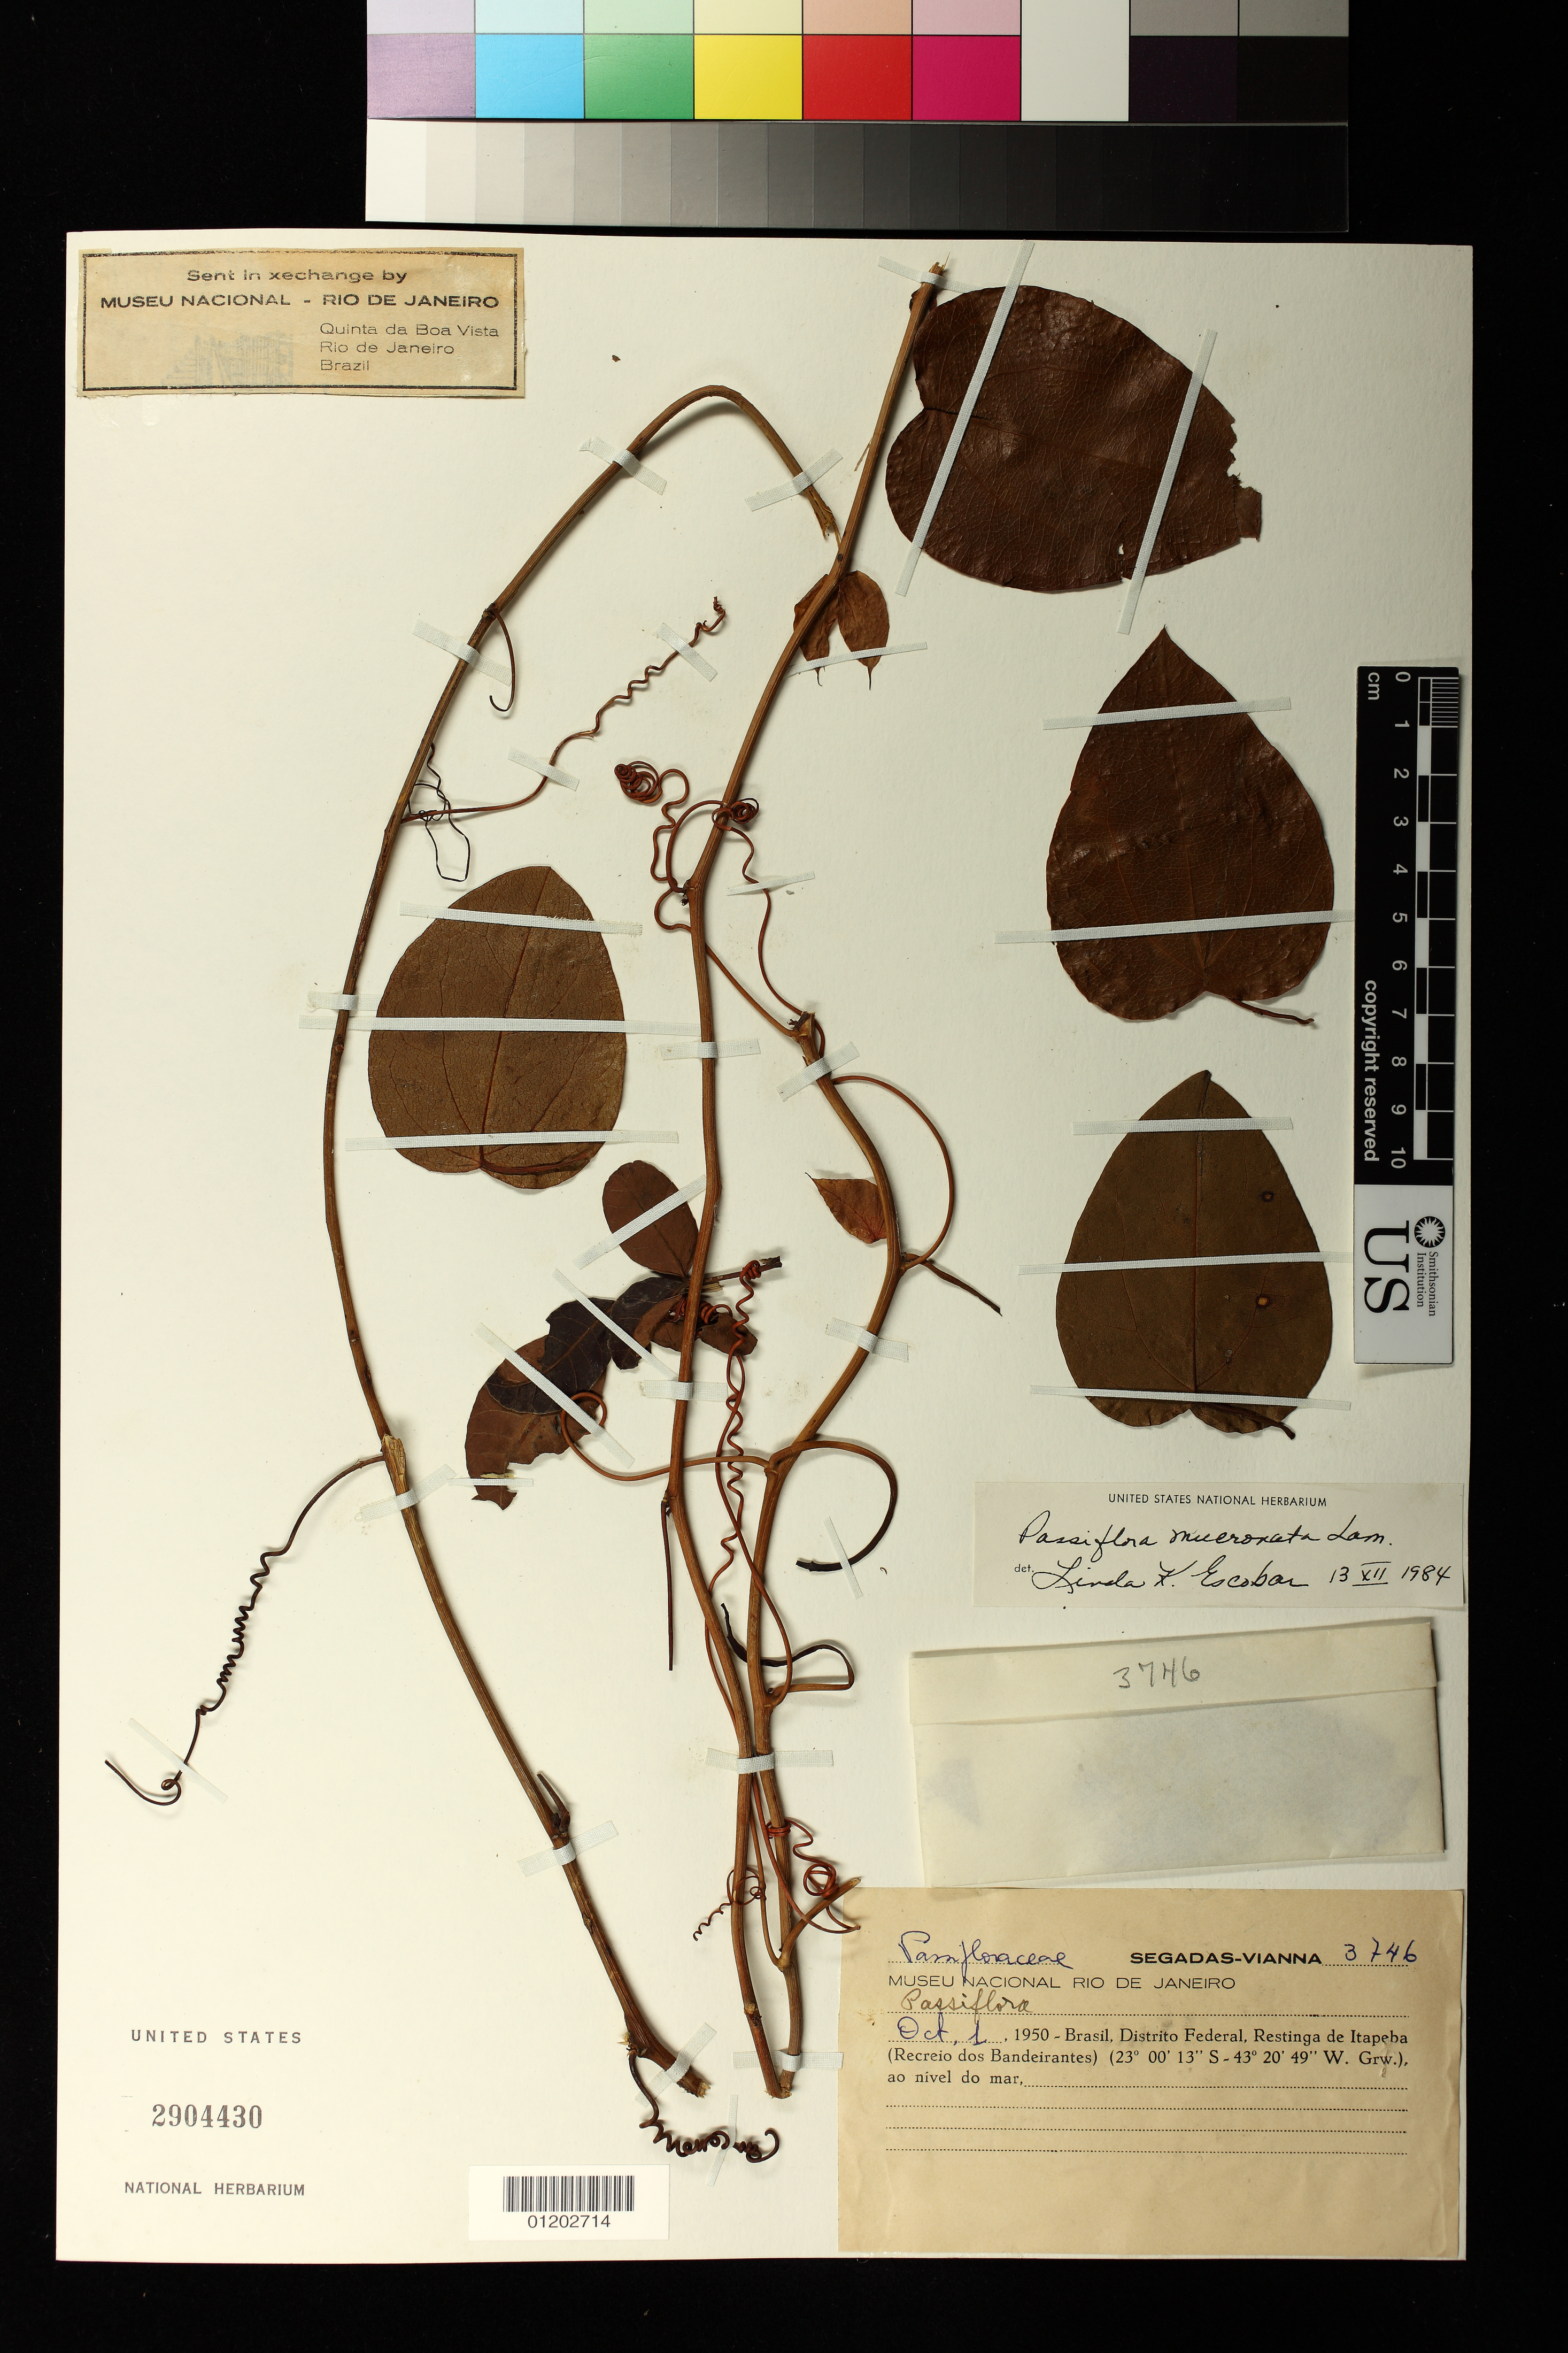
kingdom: Plantae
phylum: Tracheophyta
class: Magnoliopsida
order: Malpighiales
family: Passifloraceae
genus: Passiflora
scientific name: Passiflora mucronata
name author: Sessé & Moc.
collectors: F. Segadas-Vianna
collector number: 3746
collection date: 1950-10-01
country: Brazil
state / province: Rio de Janeiro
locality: Restinga de Itapeba near the sea, sandy area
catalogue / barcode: US 2904430